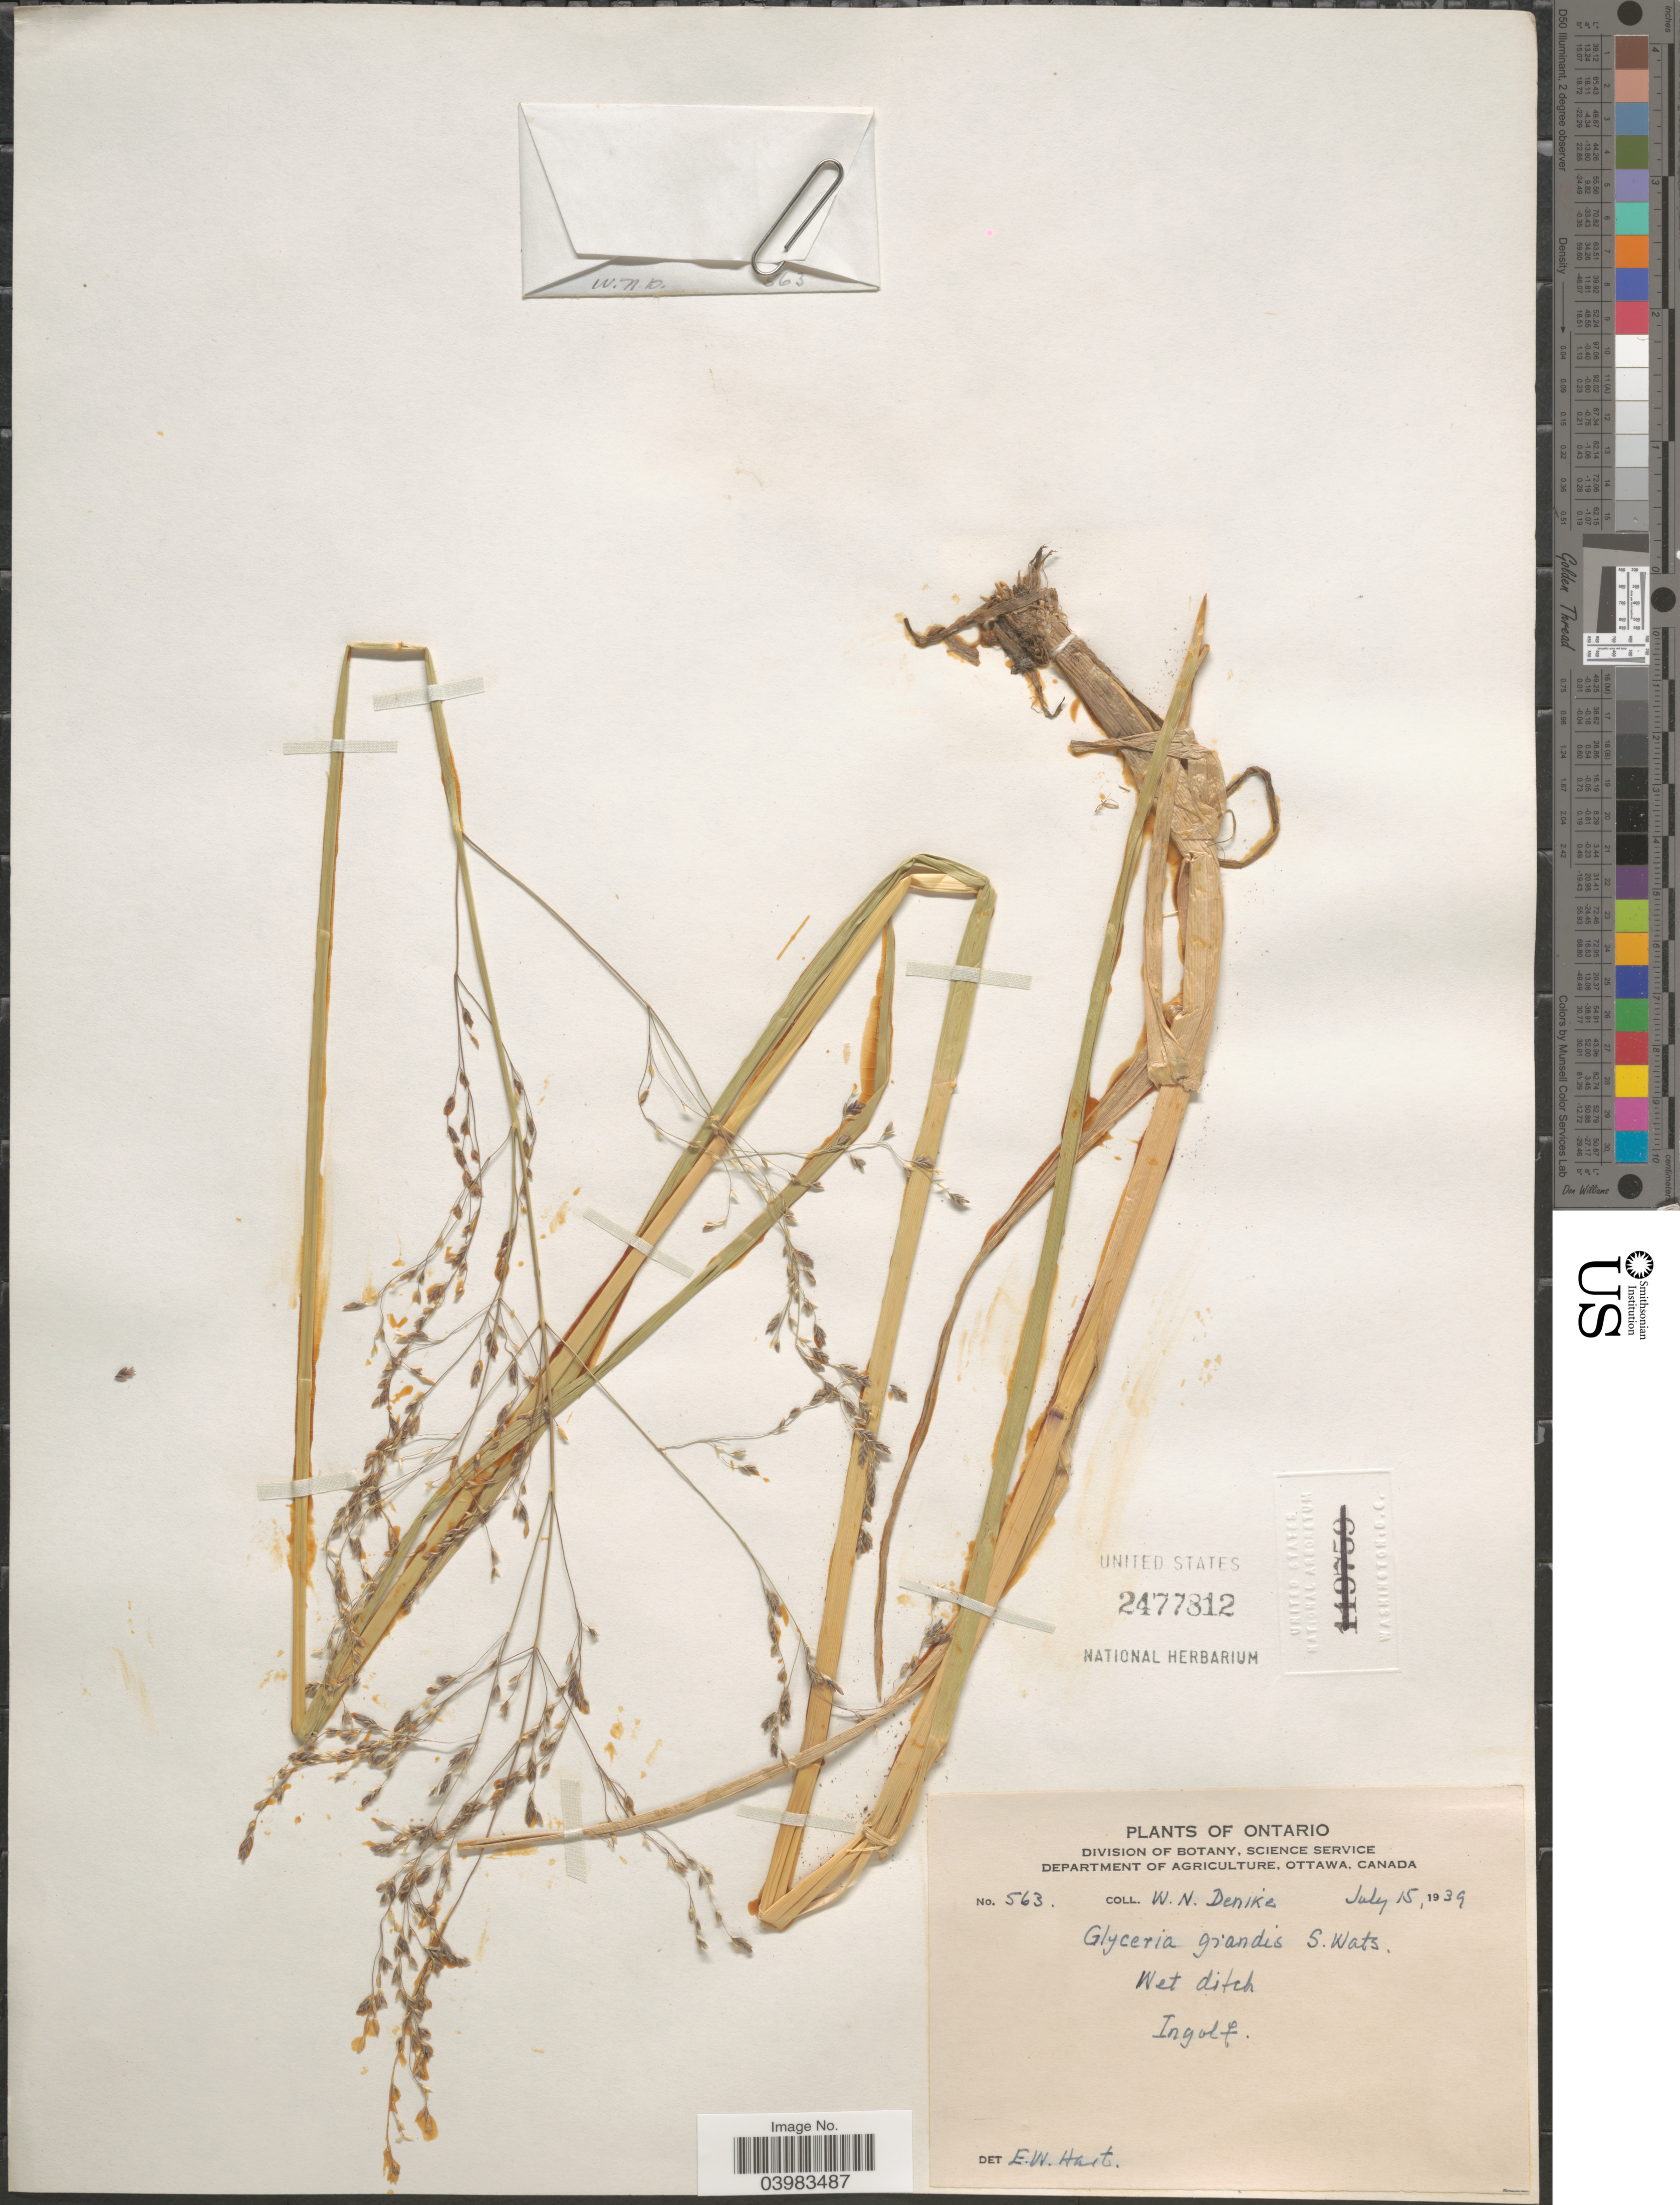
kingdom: Plantae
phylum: Tracheophyta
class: Liliopsida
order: Poales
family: Poaceae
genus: Glyceria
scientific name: Glyceria grandis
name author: S. Watson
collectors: W. Denike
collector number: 563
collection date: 1939-07-15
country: Canada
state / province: Ontario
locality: Wet ditch. Ingolf.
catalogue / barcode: US 2477812